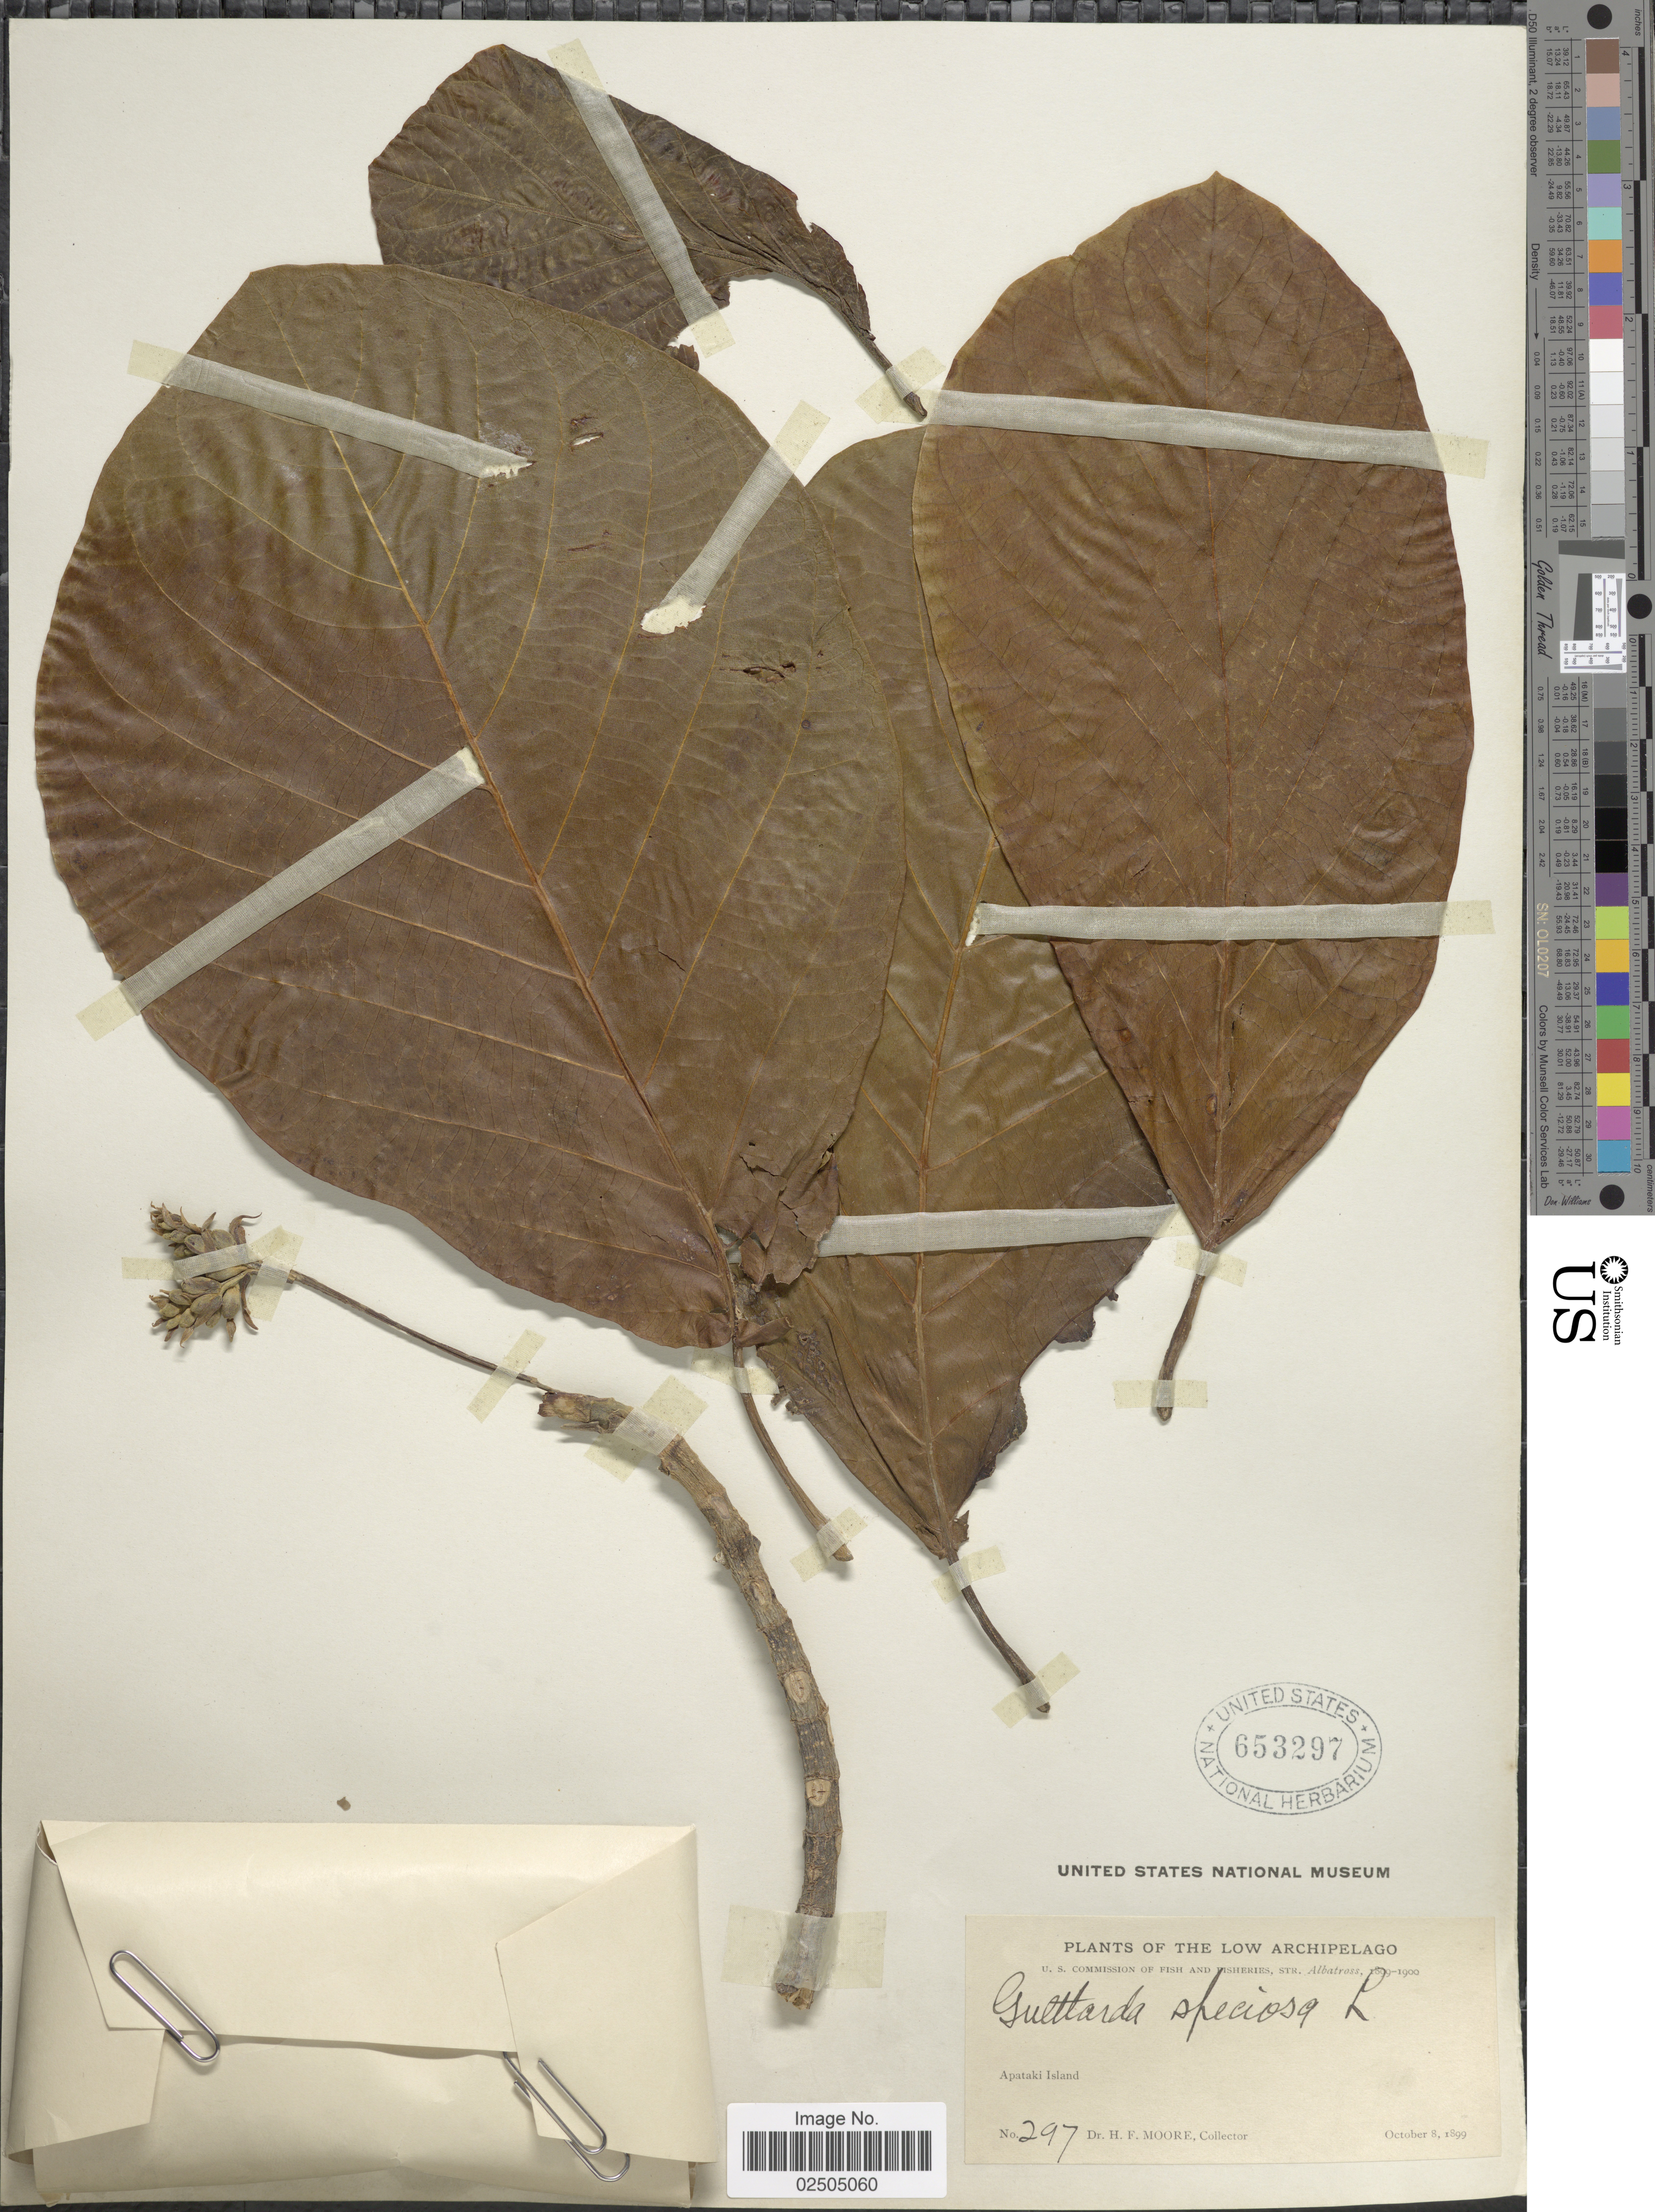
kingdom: Plantae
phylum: Tracheophyta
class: Magnoliopsida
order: Gentianales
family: Rubiaceae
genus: Guettarda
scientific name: Guettarda speciosa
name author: L.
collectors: H. F. Moore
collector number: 297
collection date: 1899-10-08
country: French Polynesia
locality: The low Archipelago, Apataki Island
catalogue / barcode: US 653297